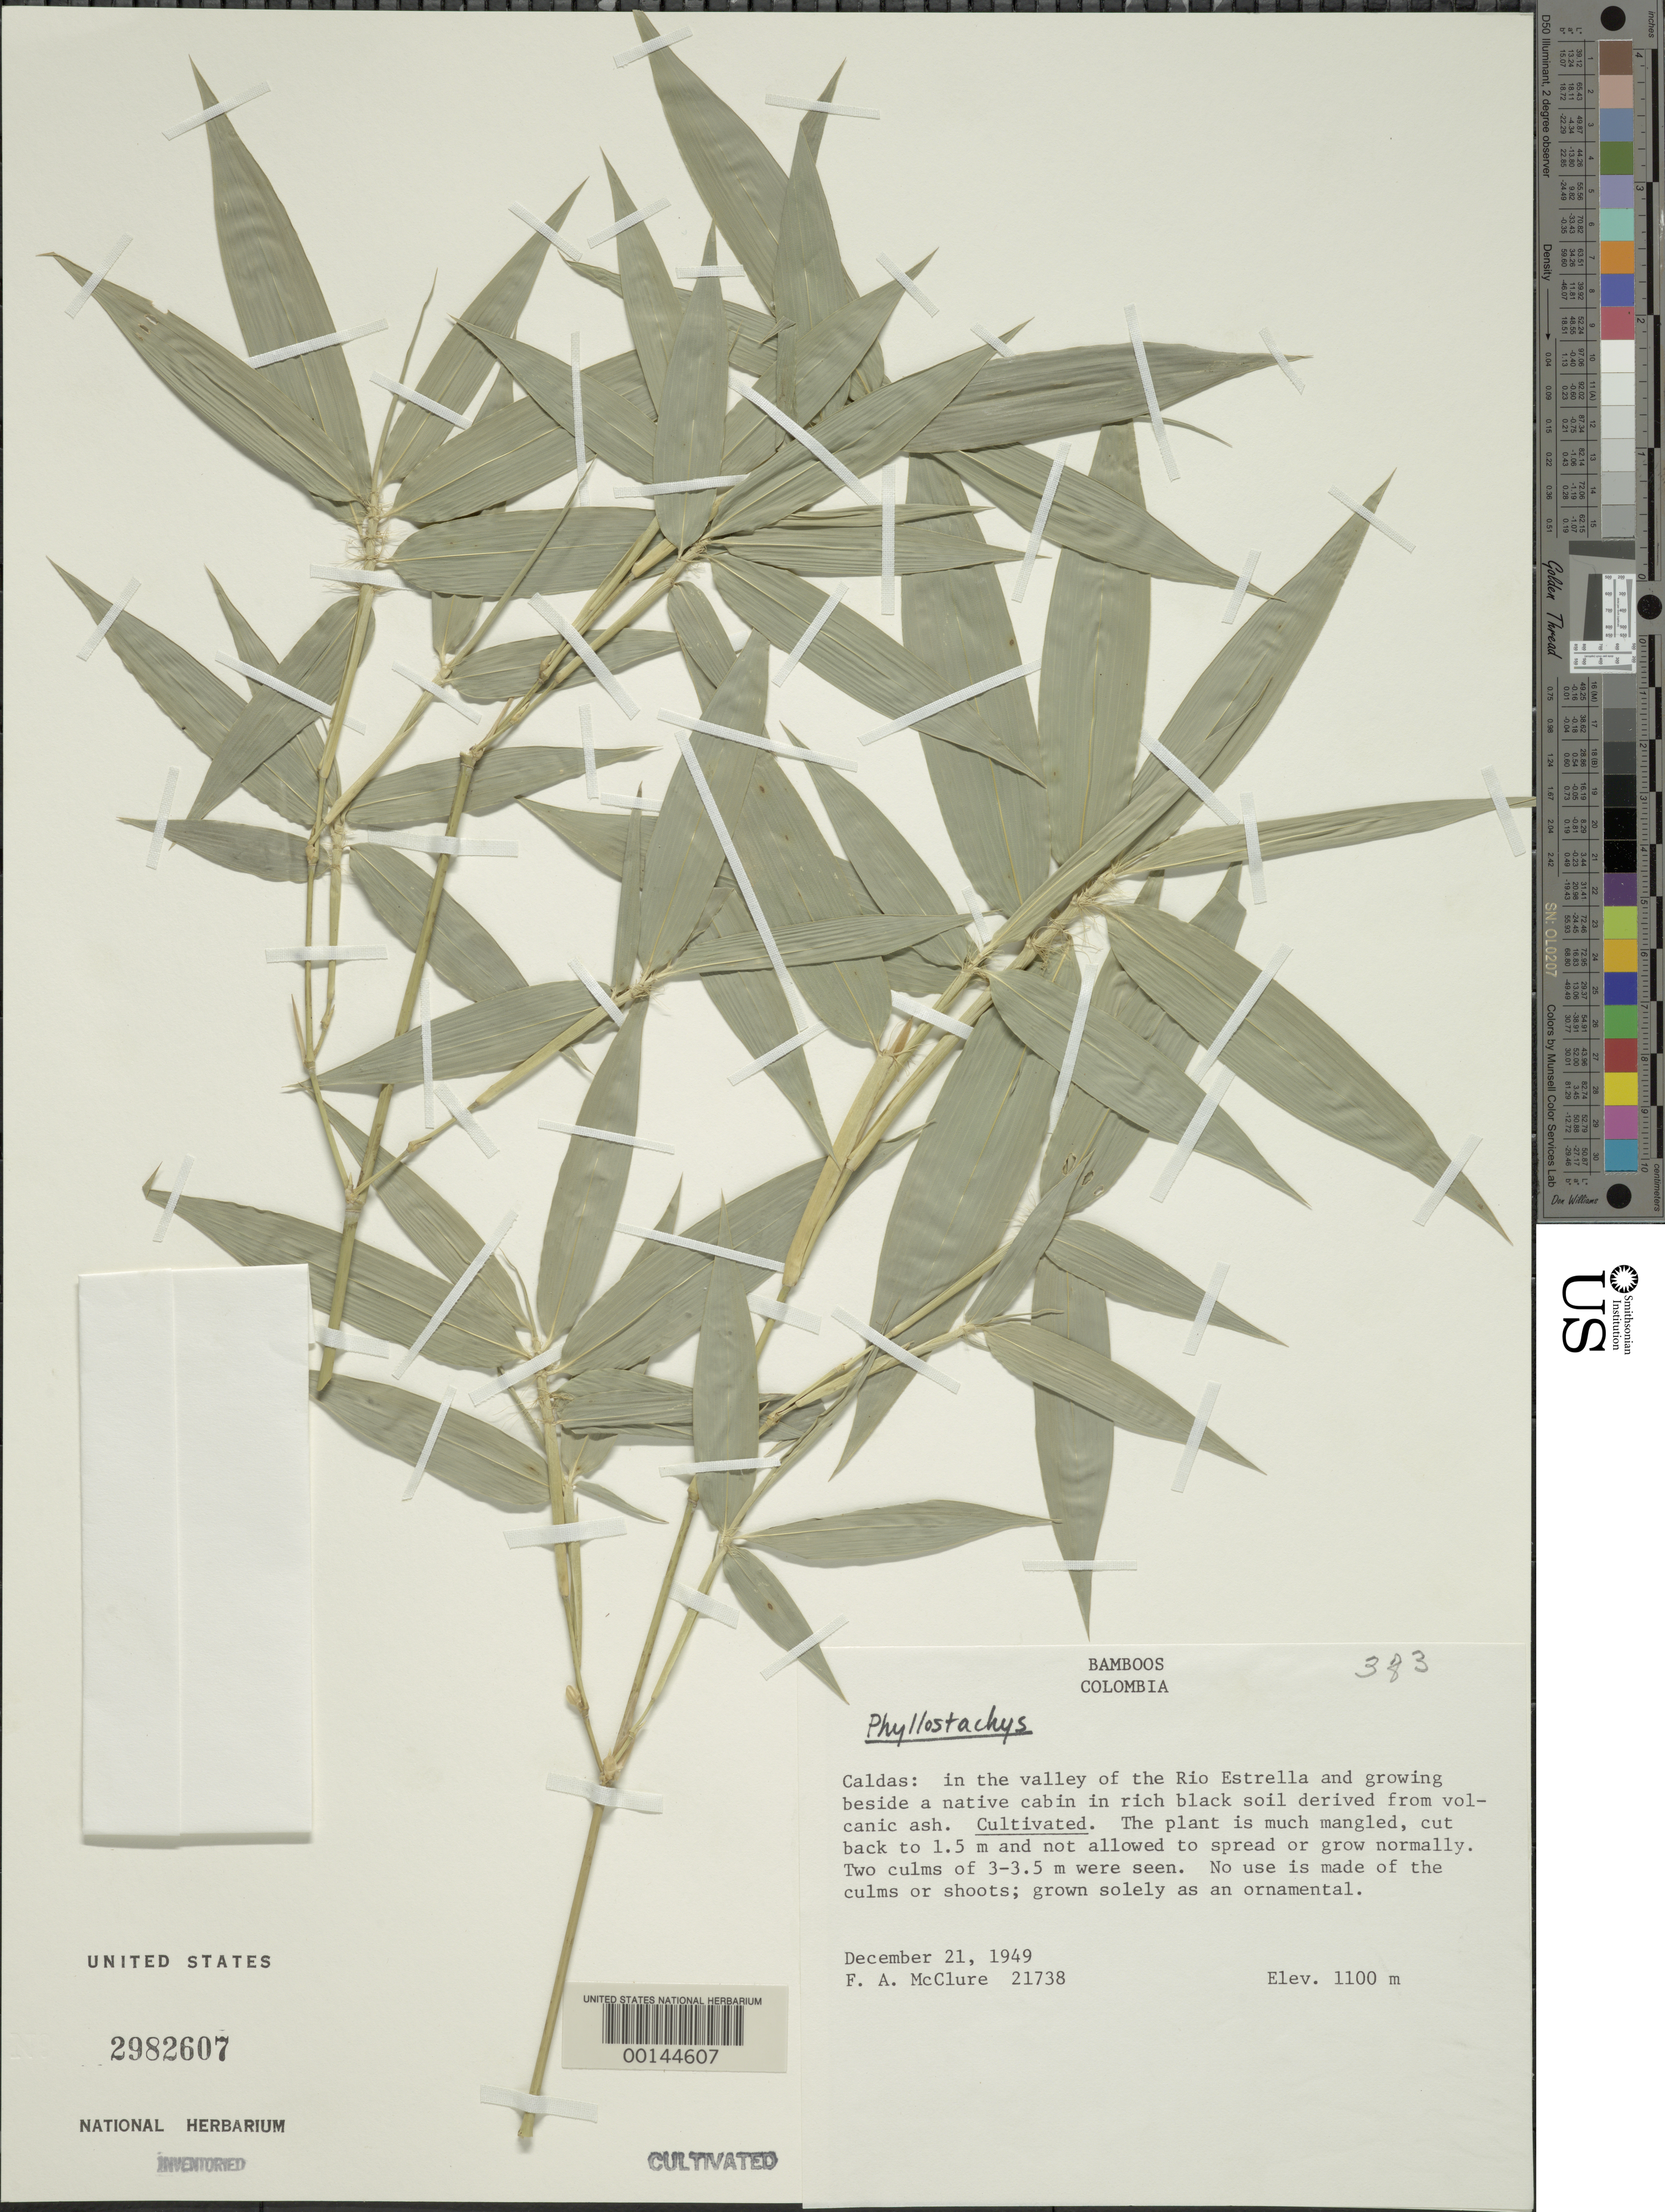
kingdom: Plantae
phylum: Tracheophyta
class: Liliopsida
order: Poales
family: Poaceae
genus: Phyllostachys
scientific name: Phyllostachys sp.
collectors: F. A. McClure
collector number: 21738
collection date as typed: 21 Dec 1949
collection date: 1949-12-21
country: Colombia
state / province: Caldas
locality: Rio Estrella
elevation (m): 1100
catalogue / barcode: US 2982607